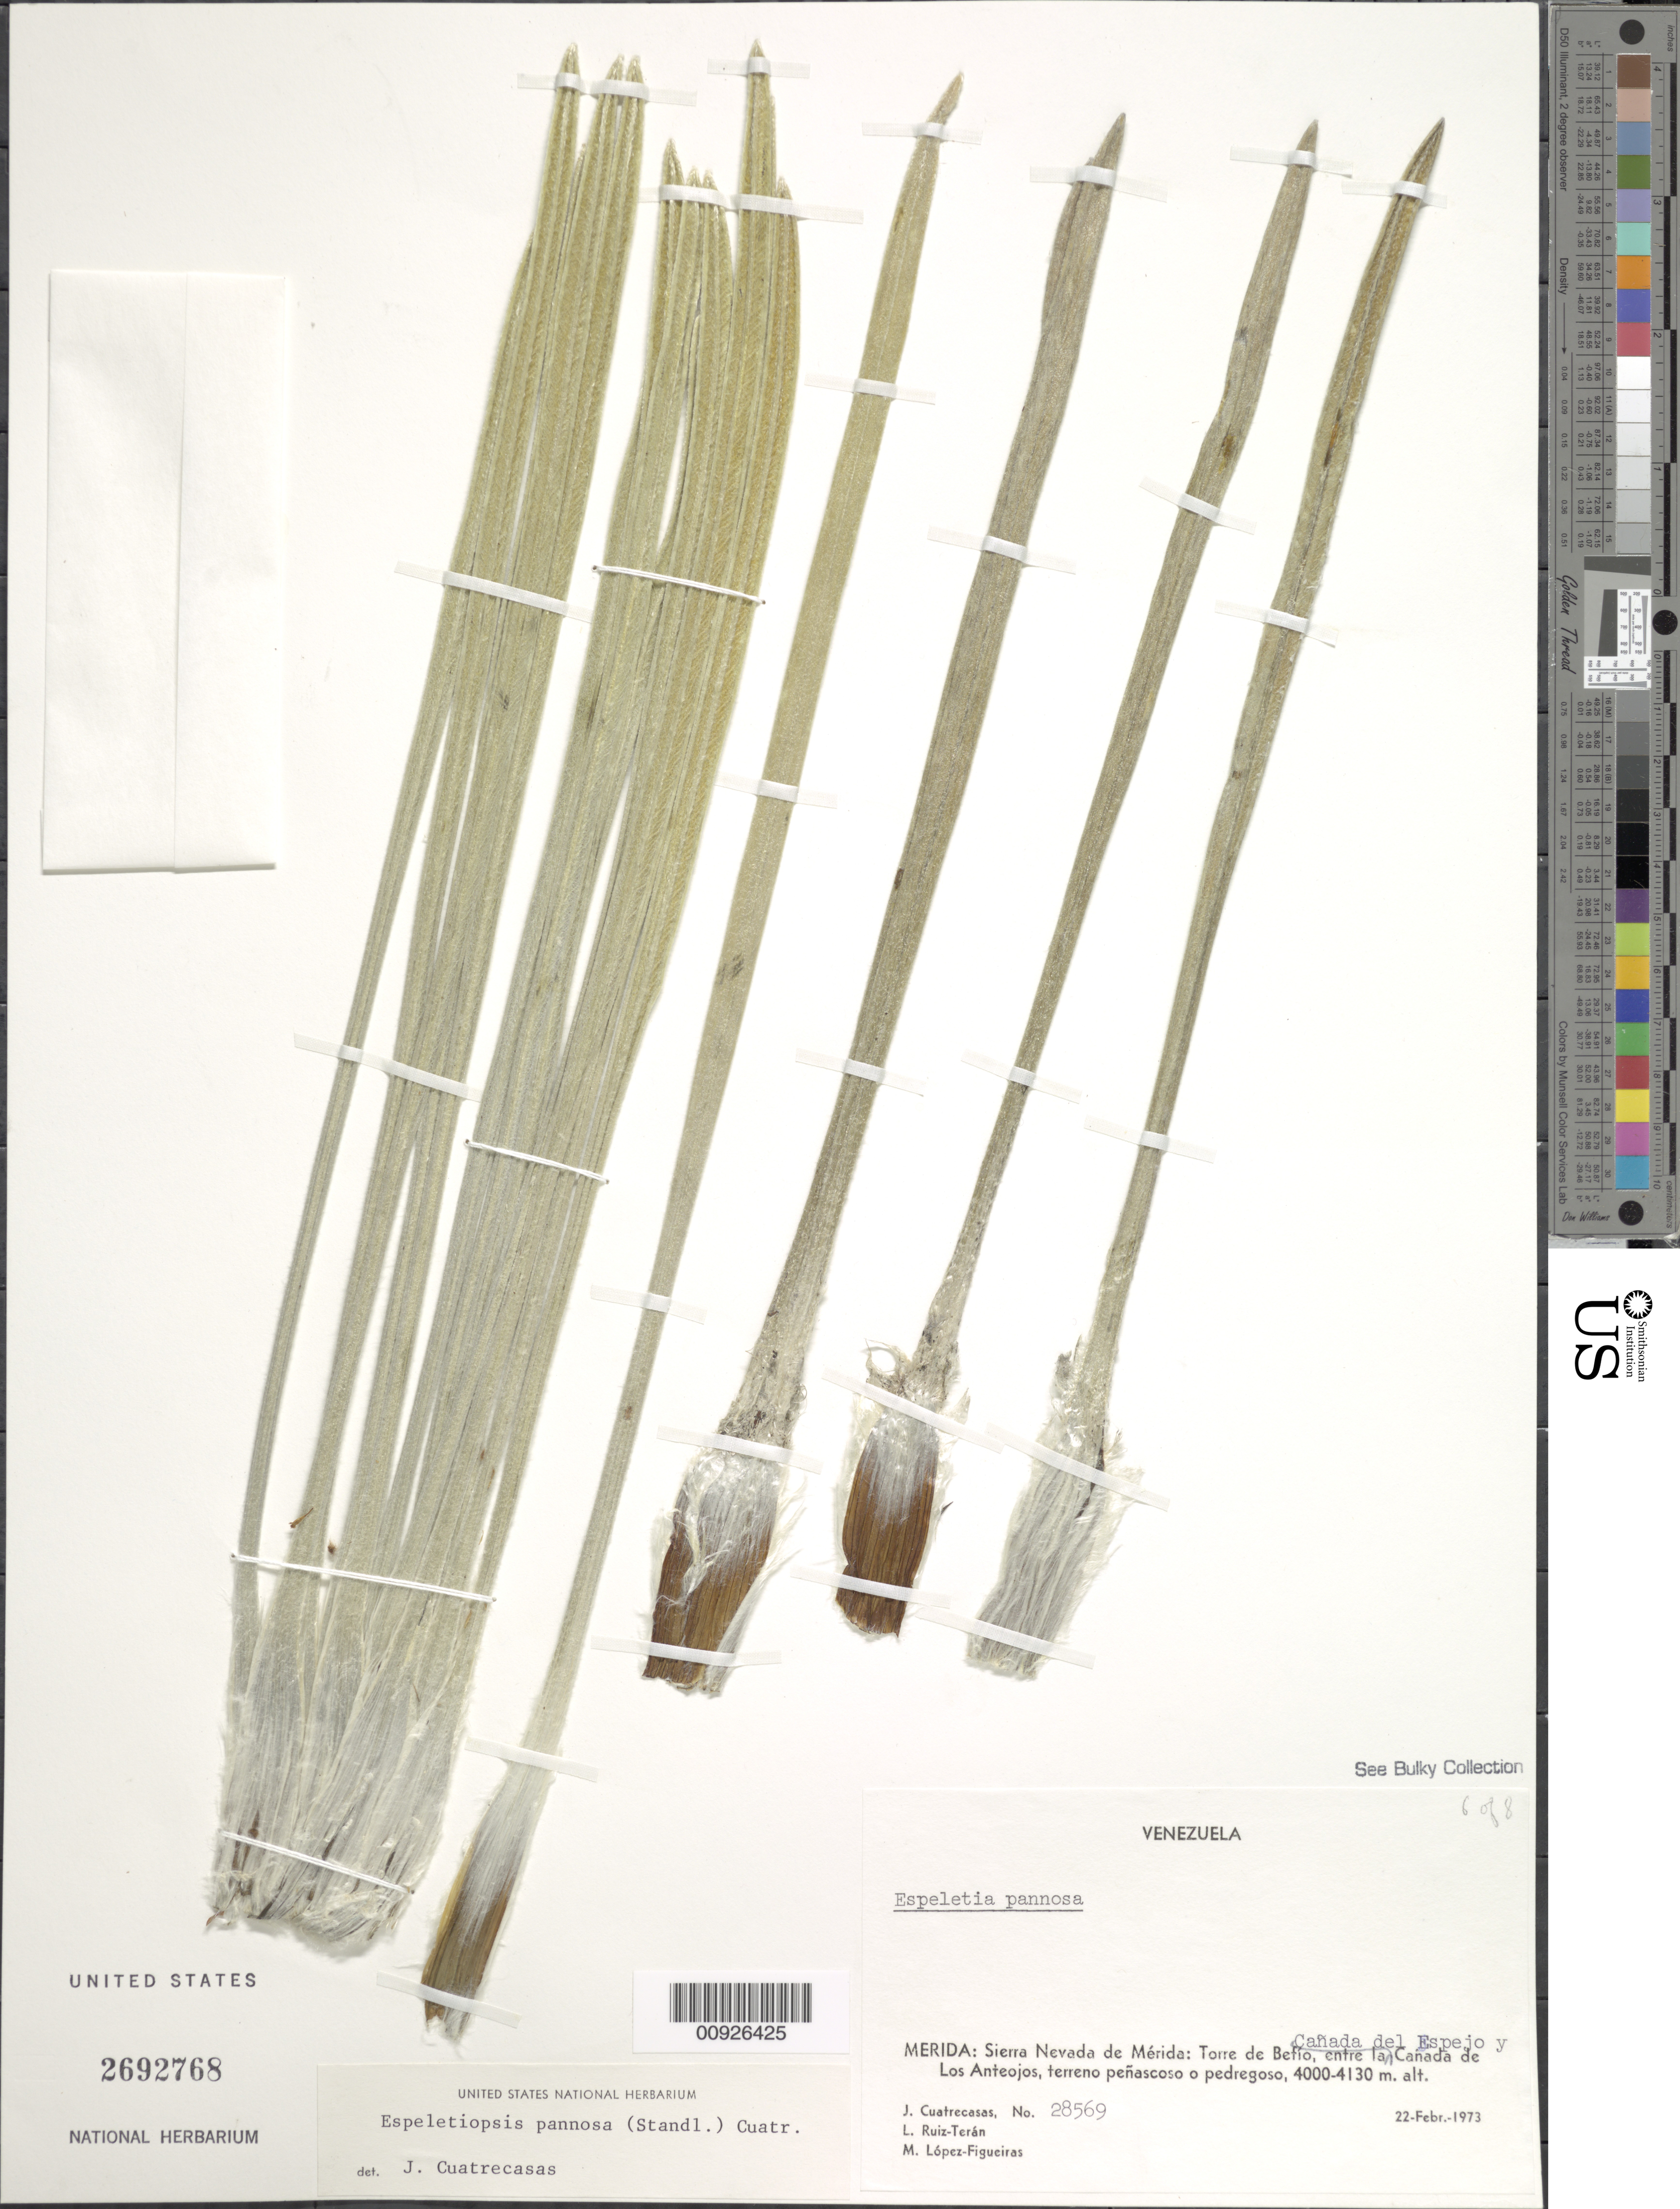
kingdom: Plantae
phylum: Tracheophyta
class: Magnoliopsida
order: Asterales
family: Asteraceae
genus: Espeletiopsis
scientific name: Espeletiopsis pannosa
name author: (Standl.) Cuatrec.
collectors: J. Cuatrecasas, L. E. Ruíz-Terán & M. López Figueiras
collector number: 28569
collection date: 1973-02-22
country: Venezuela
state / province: Mérida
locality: Sierra Nevada de Mérida: Torre de Befío, entre la Cañada del espejo y la Cañada de Los Anteojos.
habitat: Terreno peñascoso o pedregoso.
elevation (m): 4000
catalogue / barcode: US 2692768